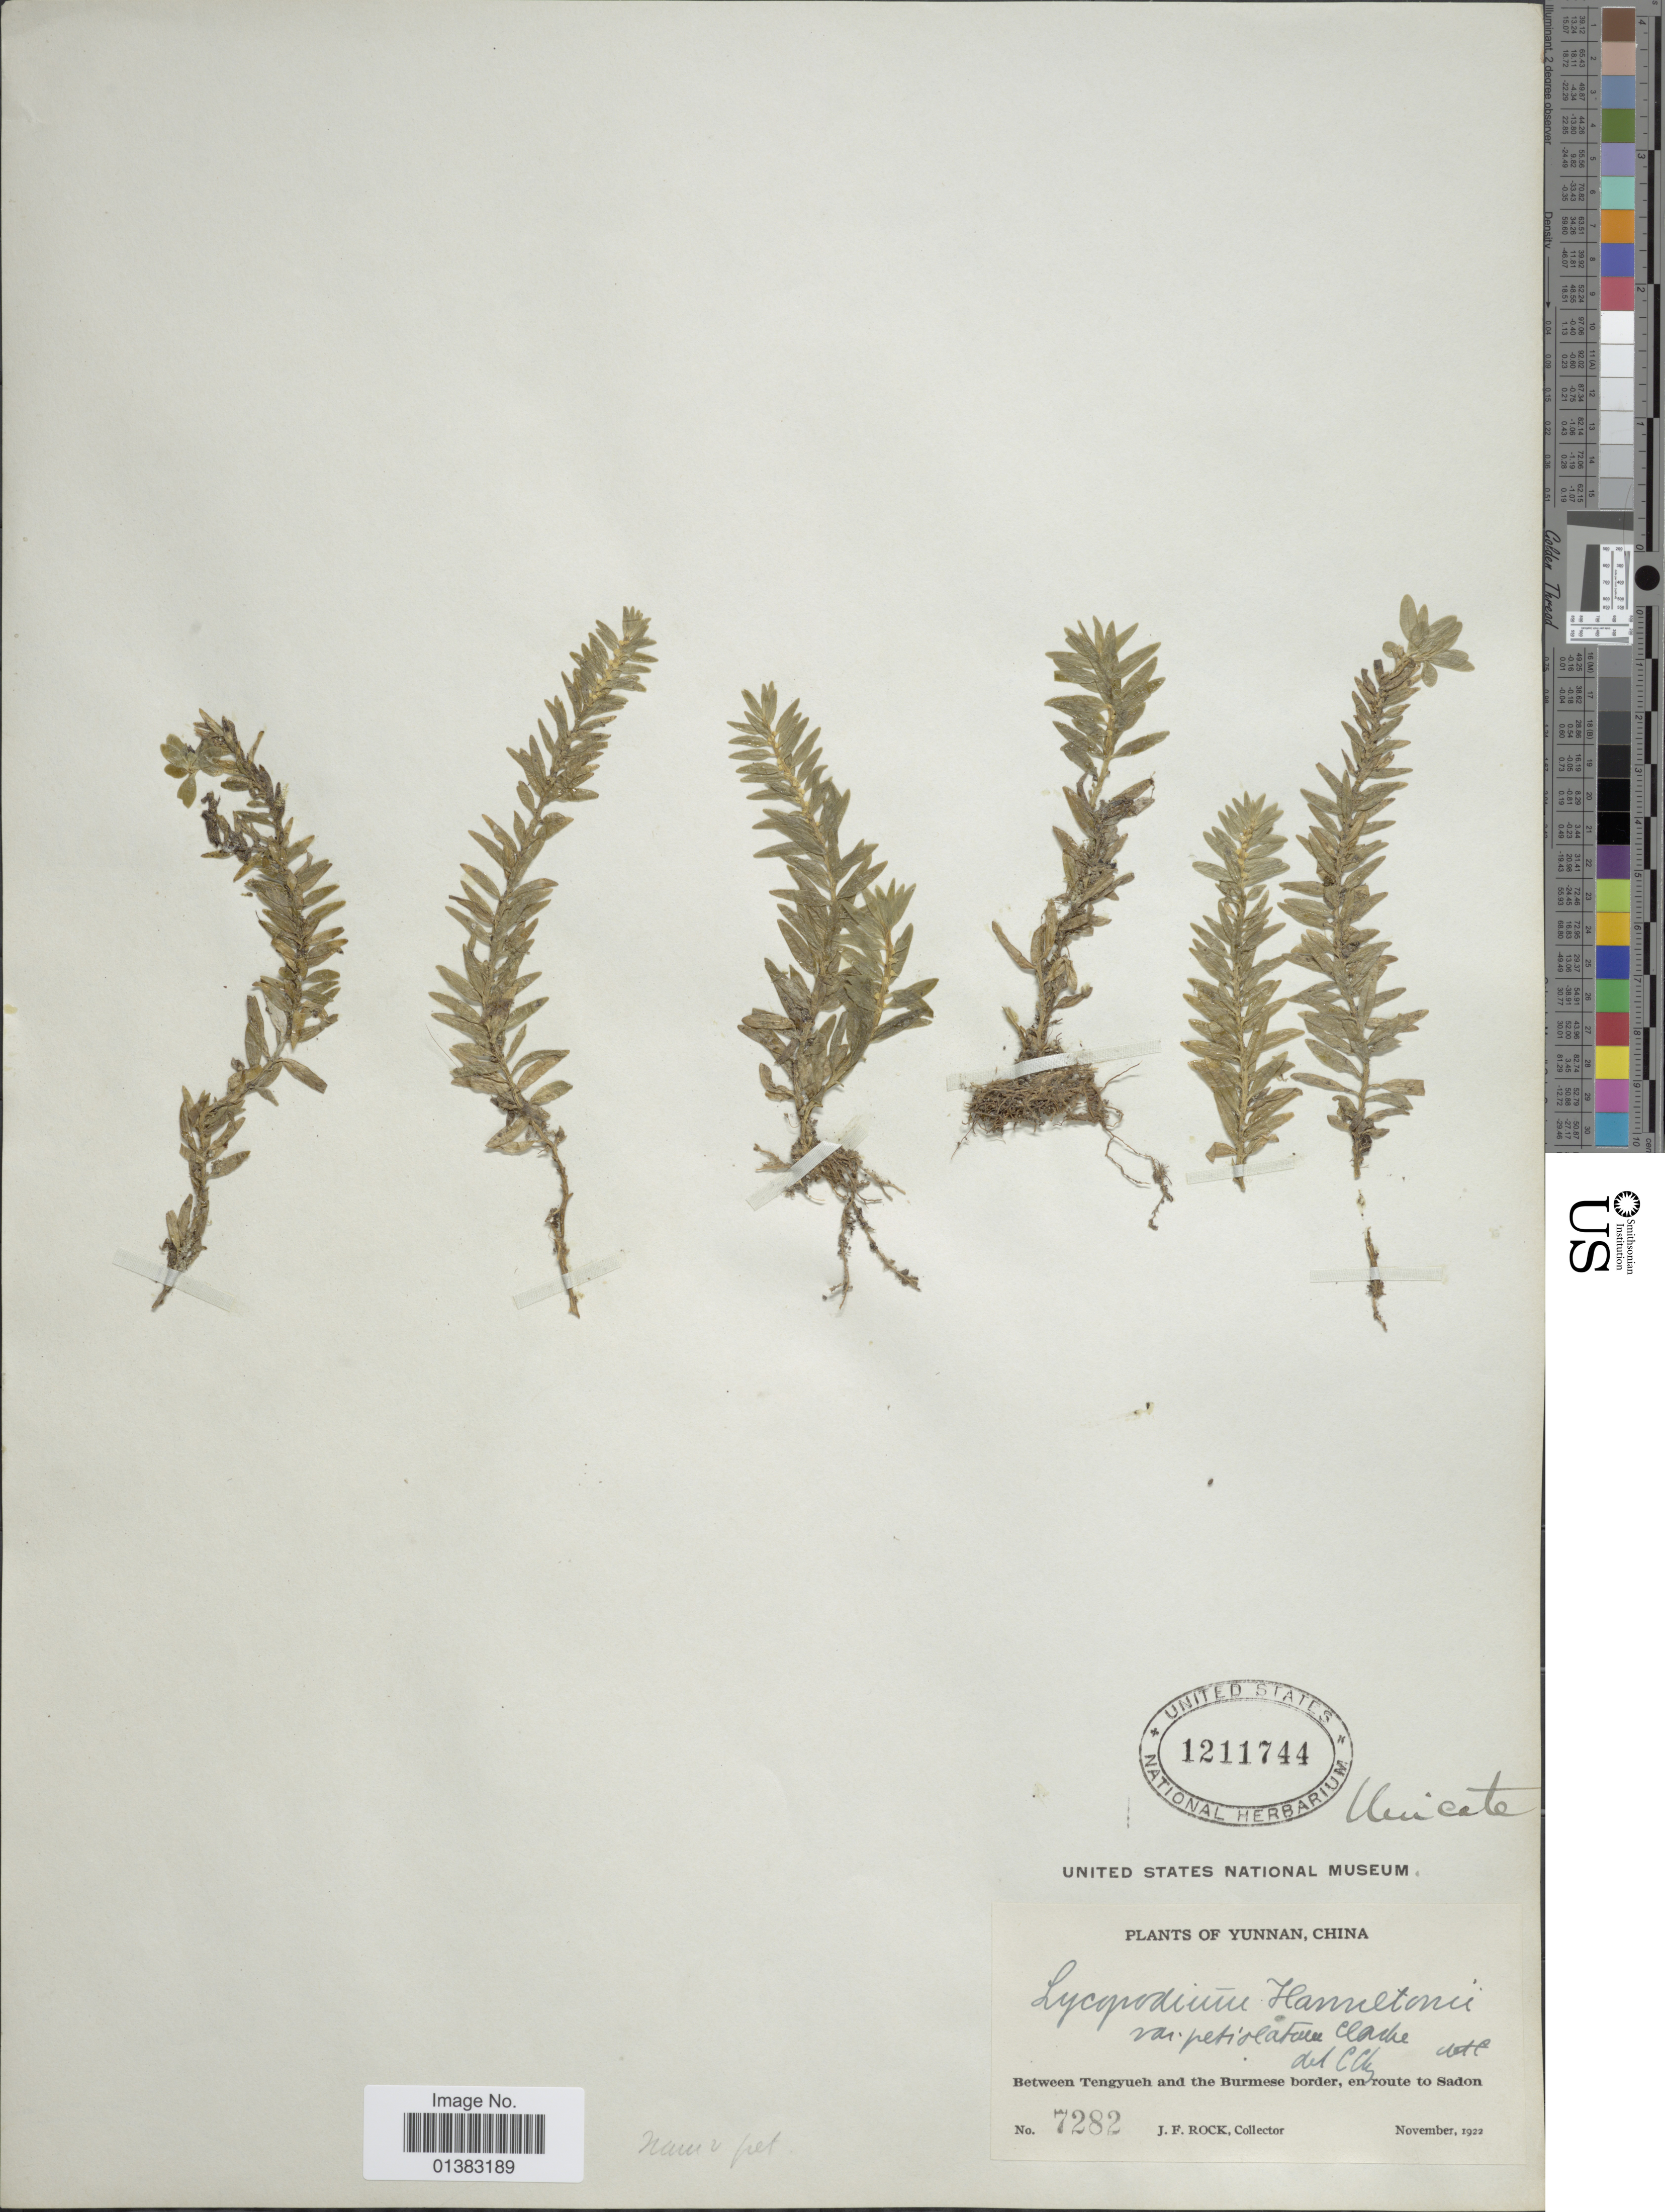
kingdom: Plantae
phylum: Tracheophyta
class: Lycopodiopsida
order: Lycopodiales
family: Lycopodiaceae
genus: Phlegmariurus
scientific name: Phlegmariurus hamiltonii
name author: (Spreng.) Á. Löve & D. Löve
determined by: Field, A. R.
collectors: J. Rock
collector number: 7282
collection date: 1922-11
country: China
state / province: Yunnan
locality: Between Tengyueh and the Burmese border, en route to Sadon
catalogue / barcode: US 1211744